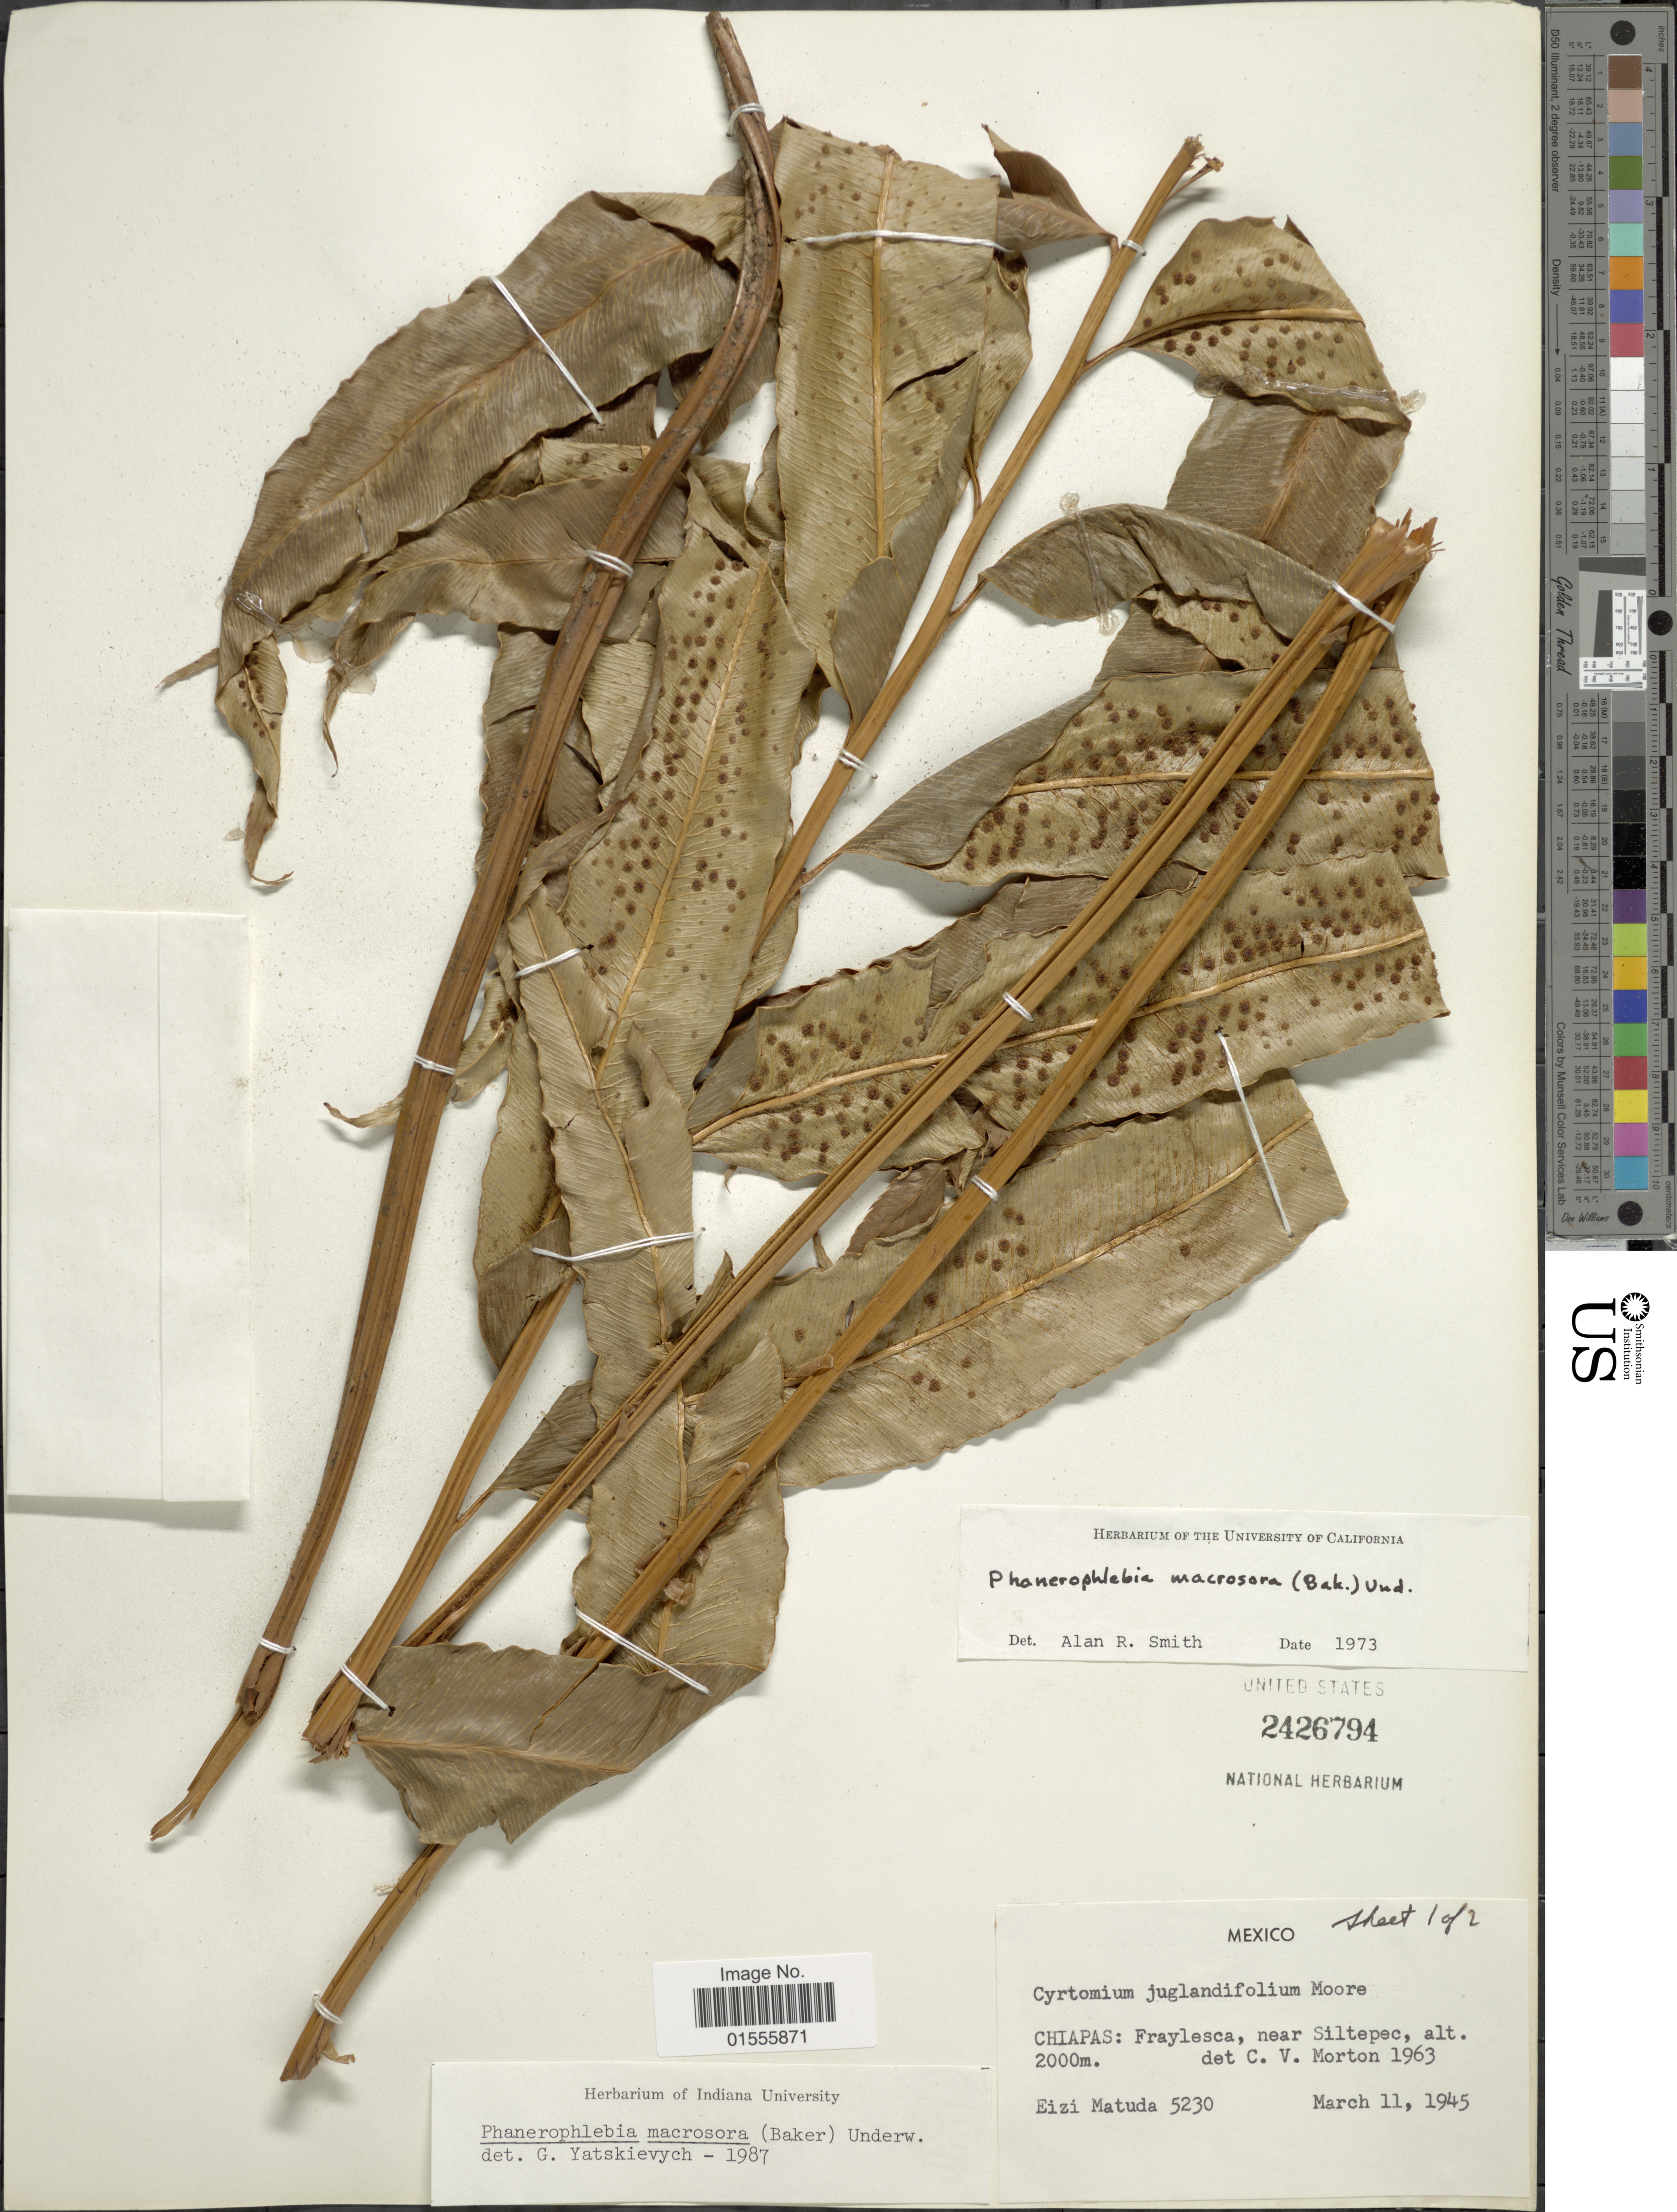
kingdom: Plantae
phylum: Tracheophyta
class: Polypodiopsida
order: Polypodiales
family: Dryopteridaceae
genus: Phanerophlebia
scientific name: Phanerophlebia macrosora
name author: (Baker) Underw.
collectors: E. Matuda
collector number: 5230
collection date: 1945-03-11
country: Mexico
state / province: Chiapas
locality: Fraylesca, near Siltepec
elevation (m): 2000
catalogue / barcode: US 2426794